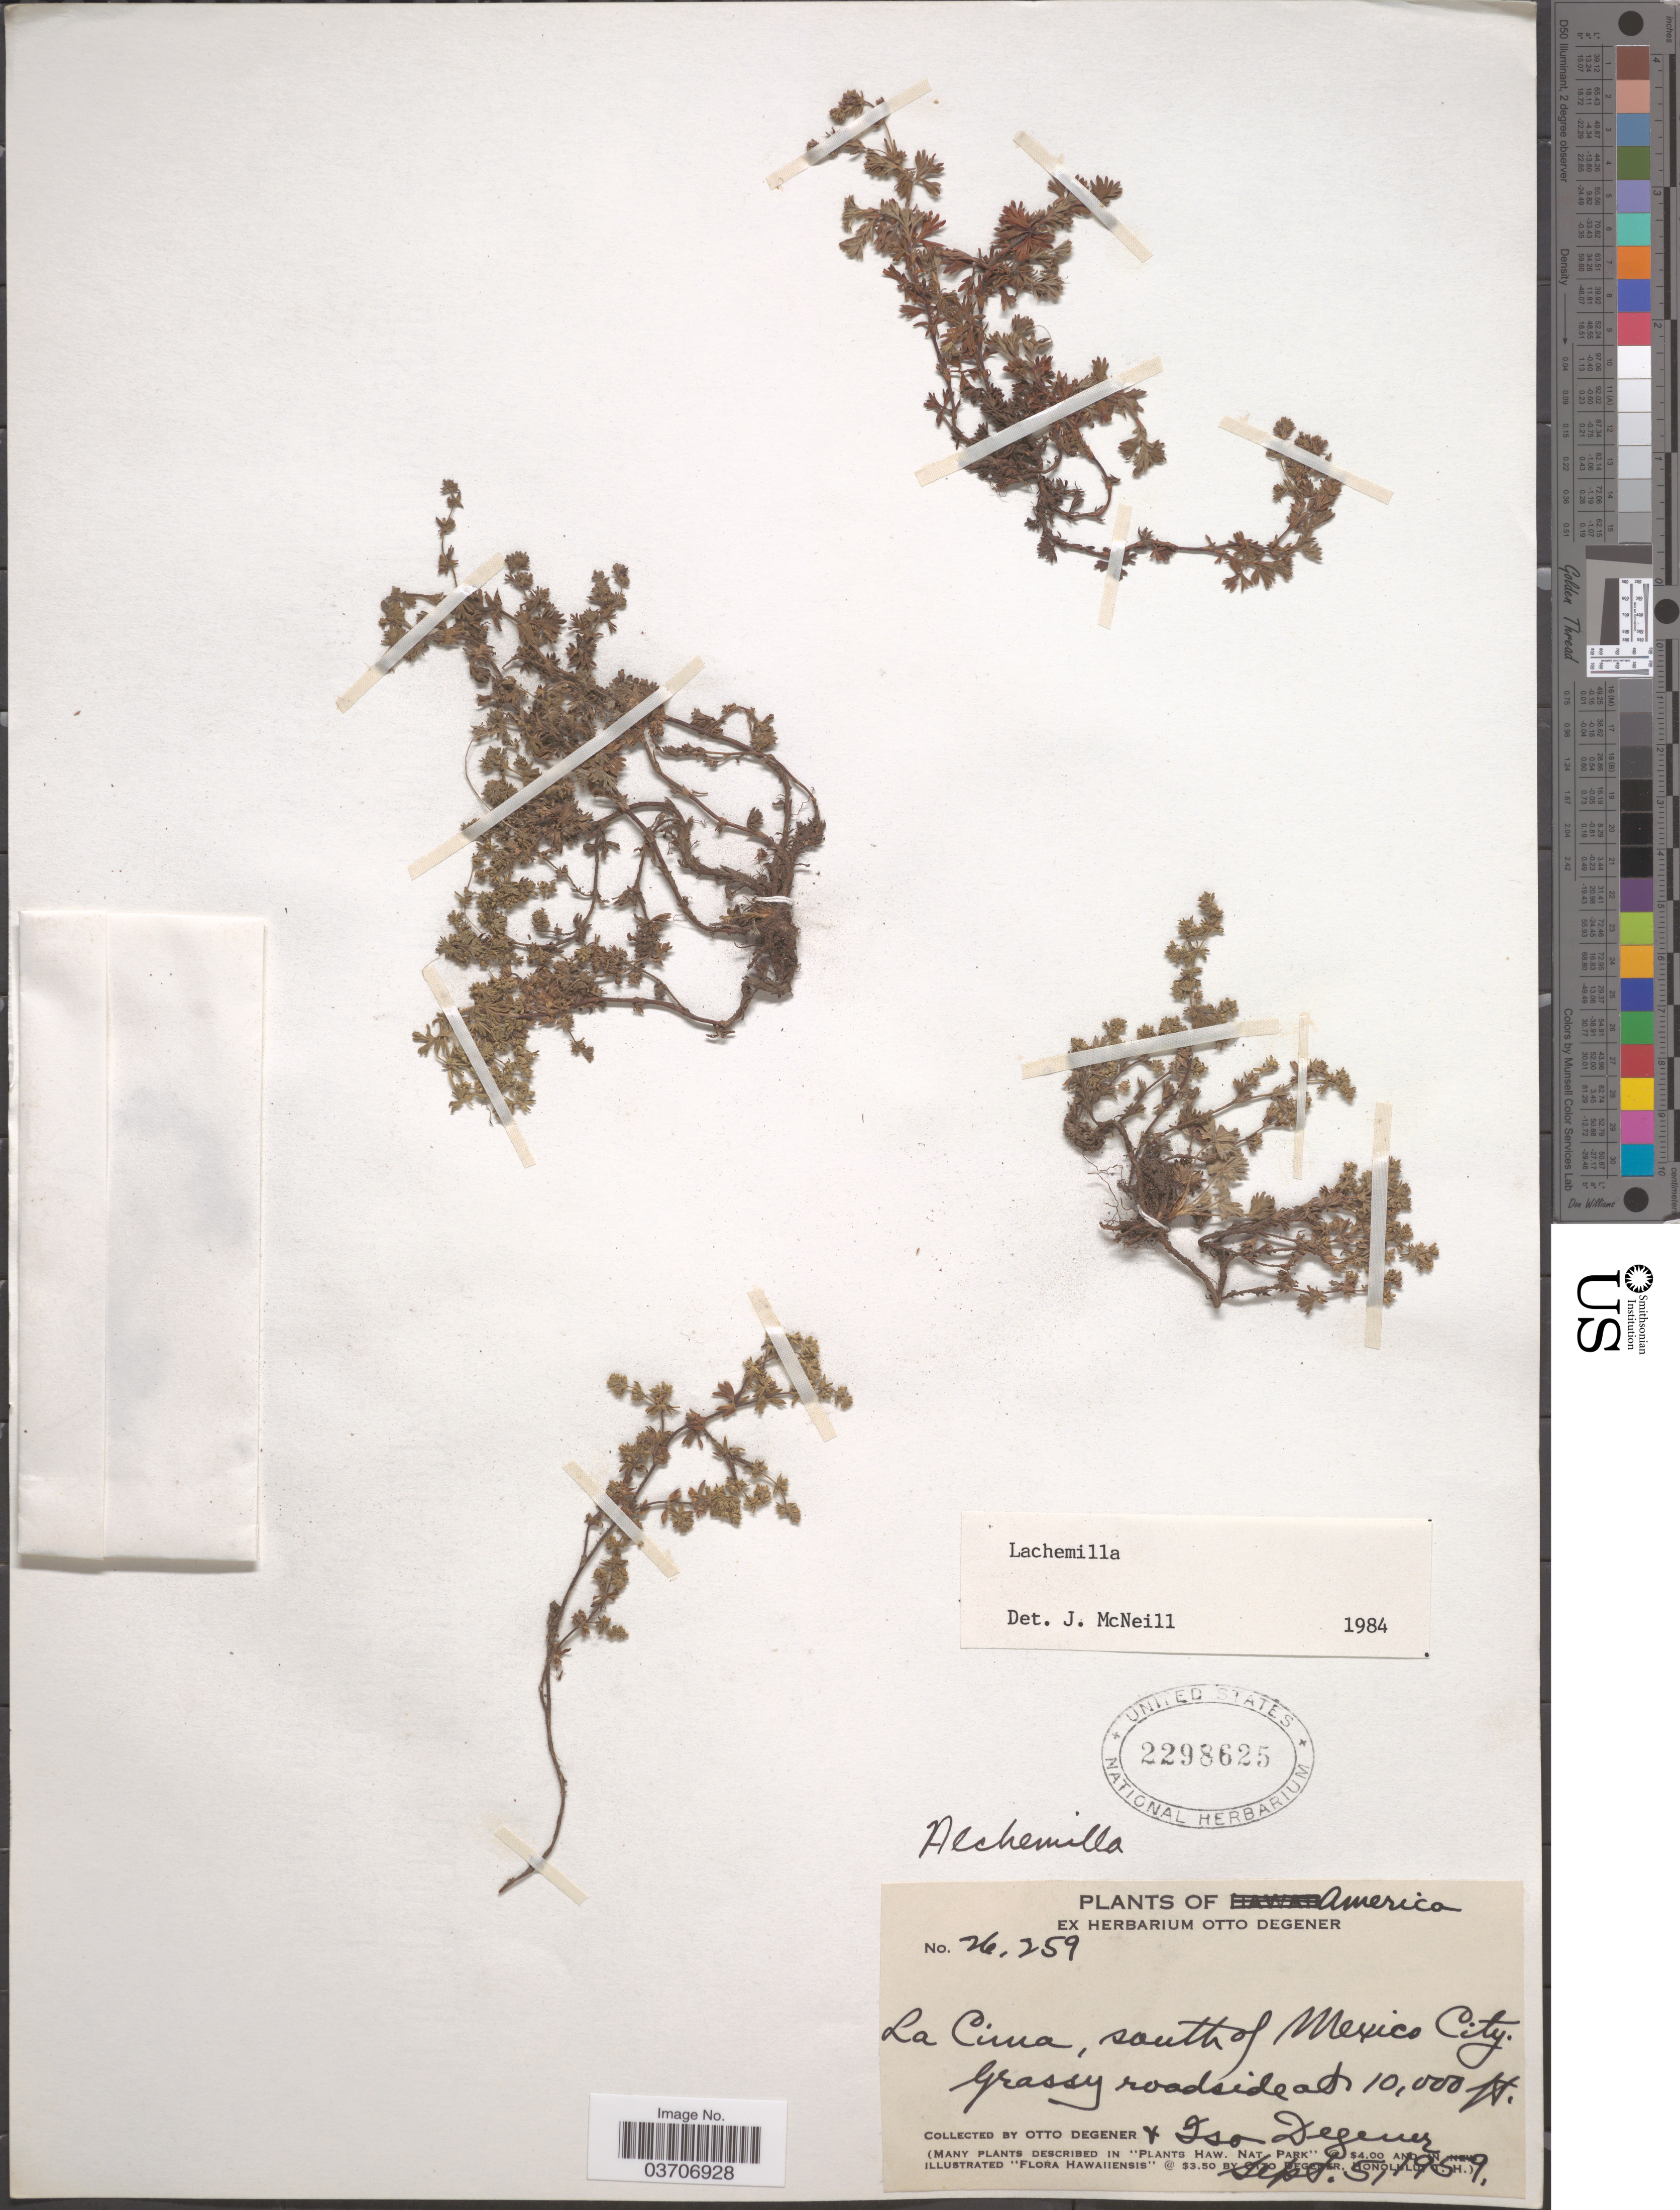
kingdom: Plantae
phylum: Tracheophyta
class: Magnoliopsida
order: Rosales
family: Rosaceae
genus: Lachemilla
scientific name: Lachemilla sp.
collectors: O. Degener & I. Degener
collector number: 259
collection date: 1959-09-05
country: Mexico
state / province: Distrito Federal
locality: America. La Cima, south of Mexico City.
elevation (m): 3048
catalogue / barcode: US 2298625